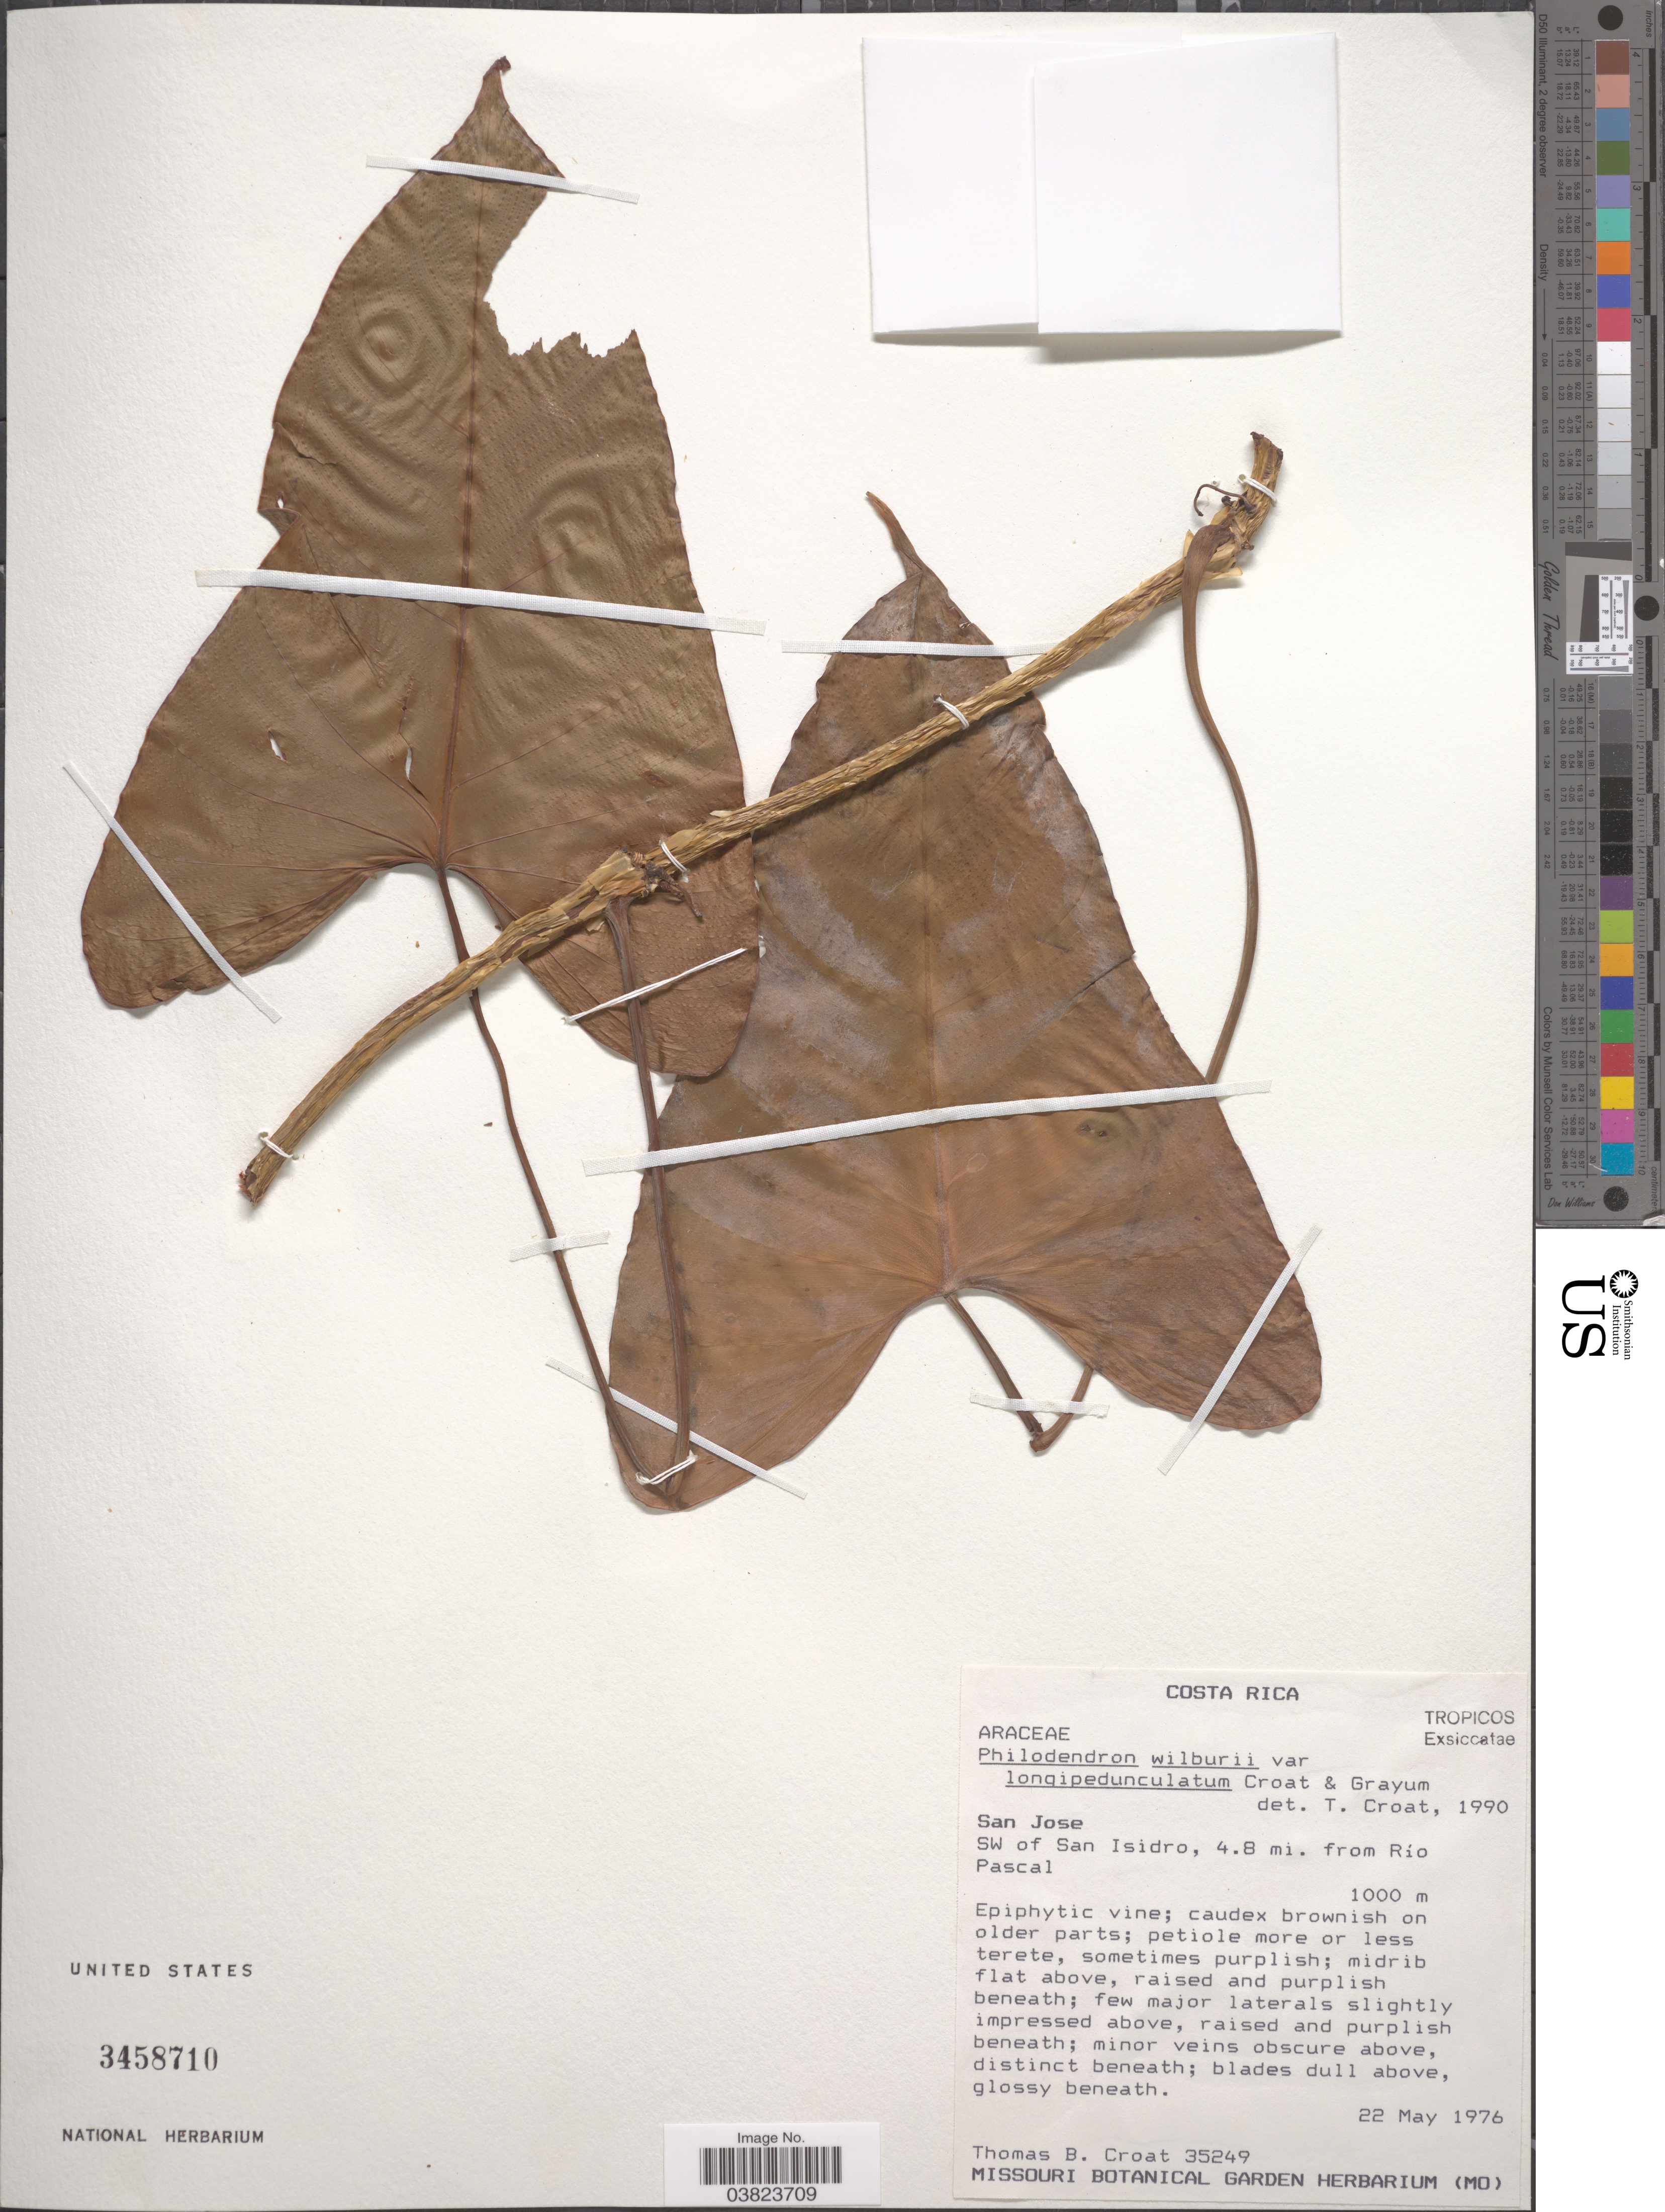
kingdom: Plantae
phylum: Tracheophyta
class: Liliopsida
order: Alismatales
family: Araceae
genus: Philodendron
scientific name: Philodendron wilburii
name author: Croat & Grayum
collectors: T. B. Croat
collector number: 35249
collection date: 1976-05-22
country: Costa Rica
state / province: San José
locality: SW of San Isidro, 4.8 mi. from Río Pascal.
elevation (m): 1000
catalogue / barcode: US 3458710